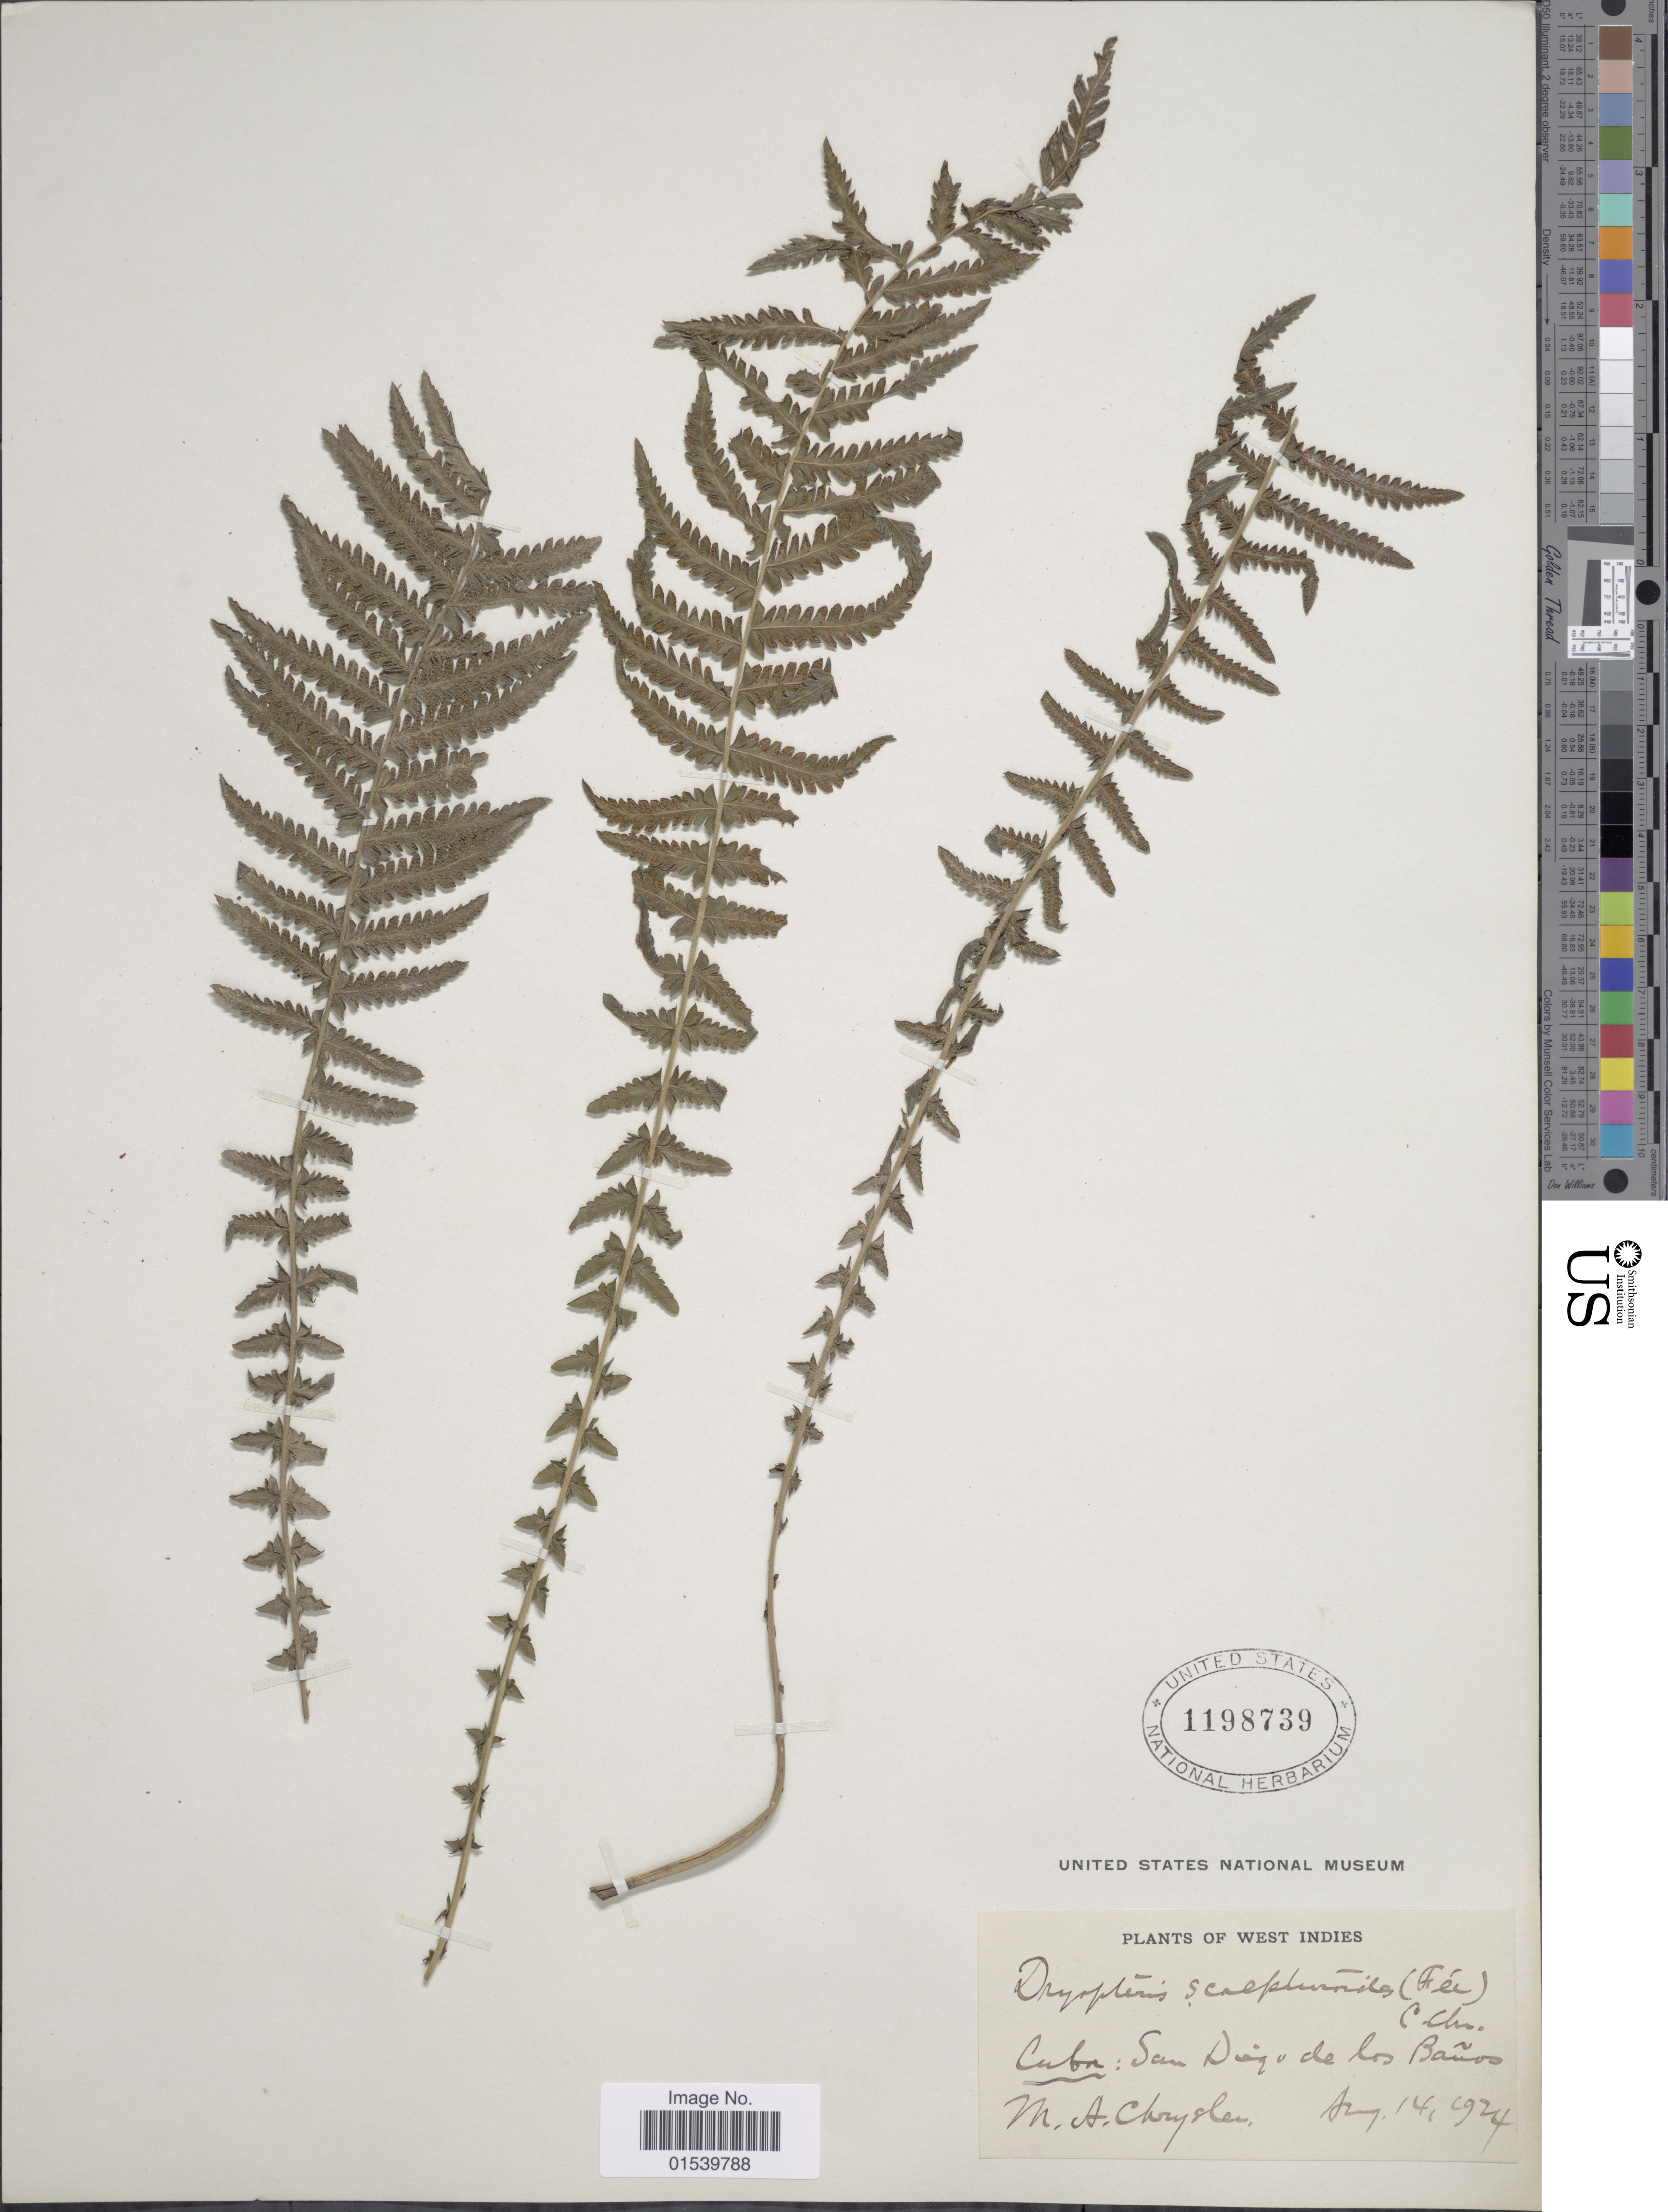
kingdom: Plantae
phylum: Tracheophyta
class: Polypodiopsida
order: Polypodiales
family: Thelypteridaceae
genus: Amauropelta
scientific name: Amauropelta scalpturoides (Fée) comb. nov., ined 2015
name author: (Fée)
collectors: M. A. Chrysler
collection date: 1924-08-14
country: Cuba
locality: San Diego de los Baños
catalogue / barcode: US 1198739